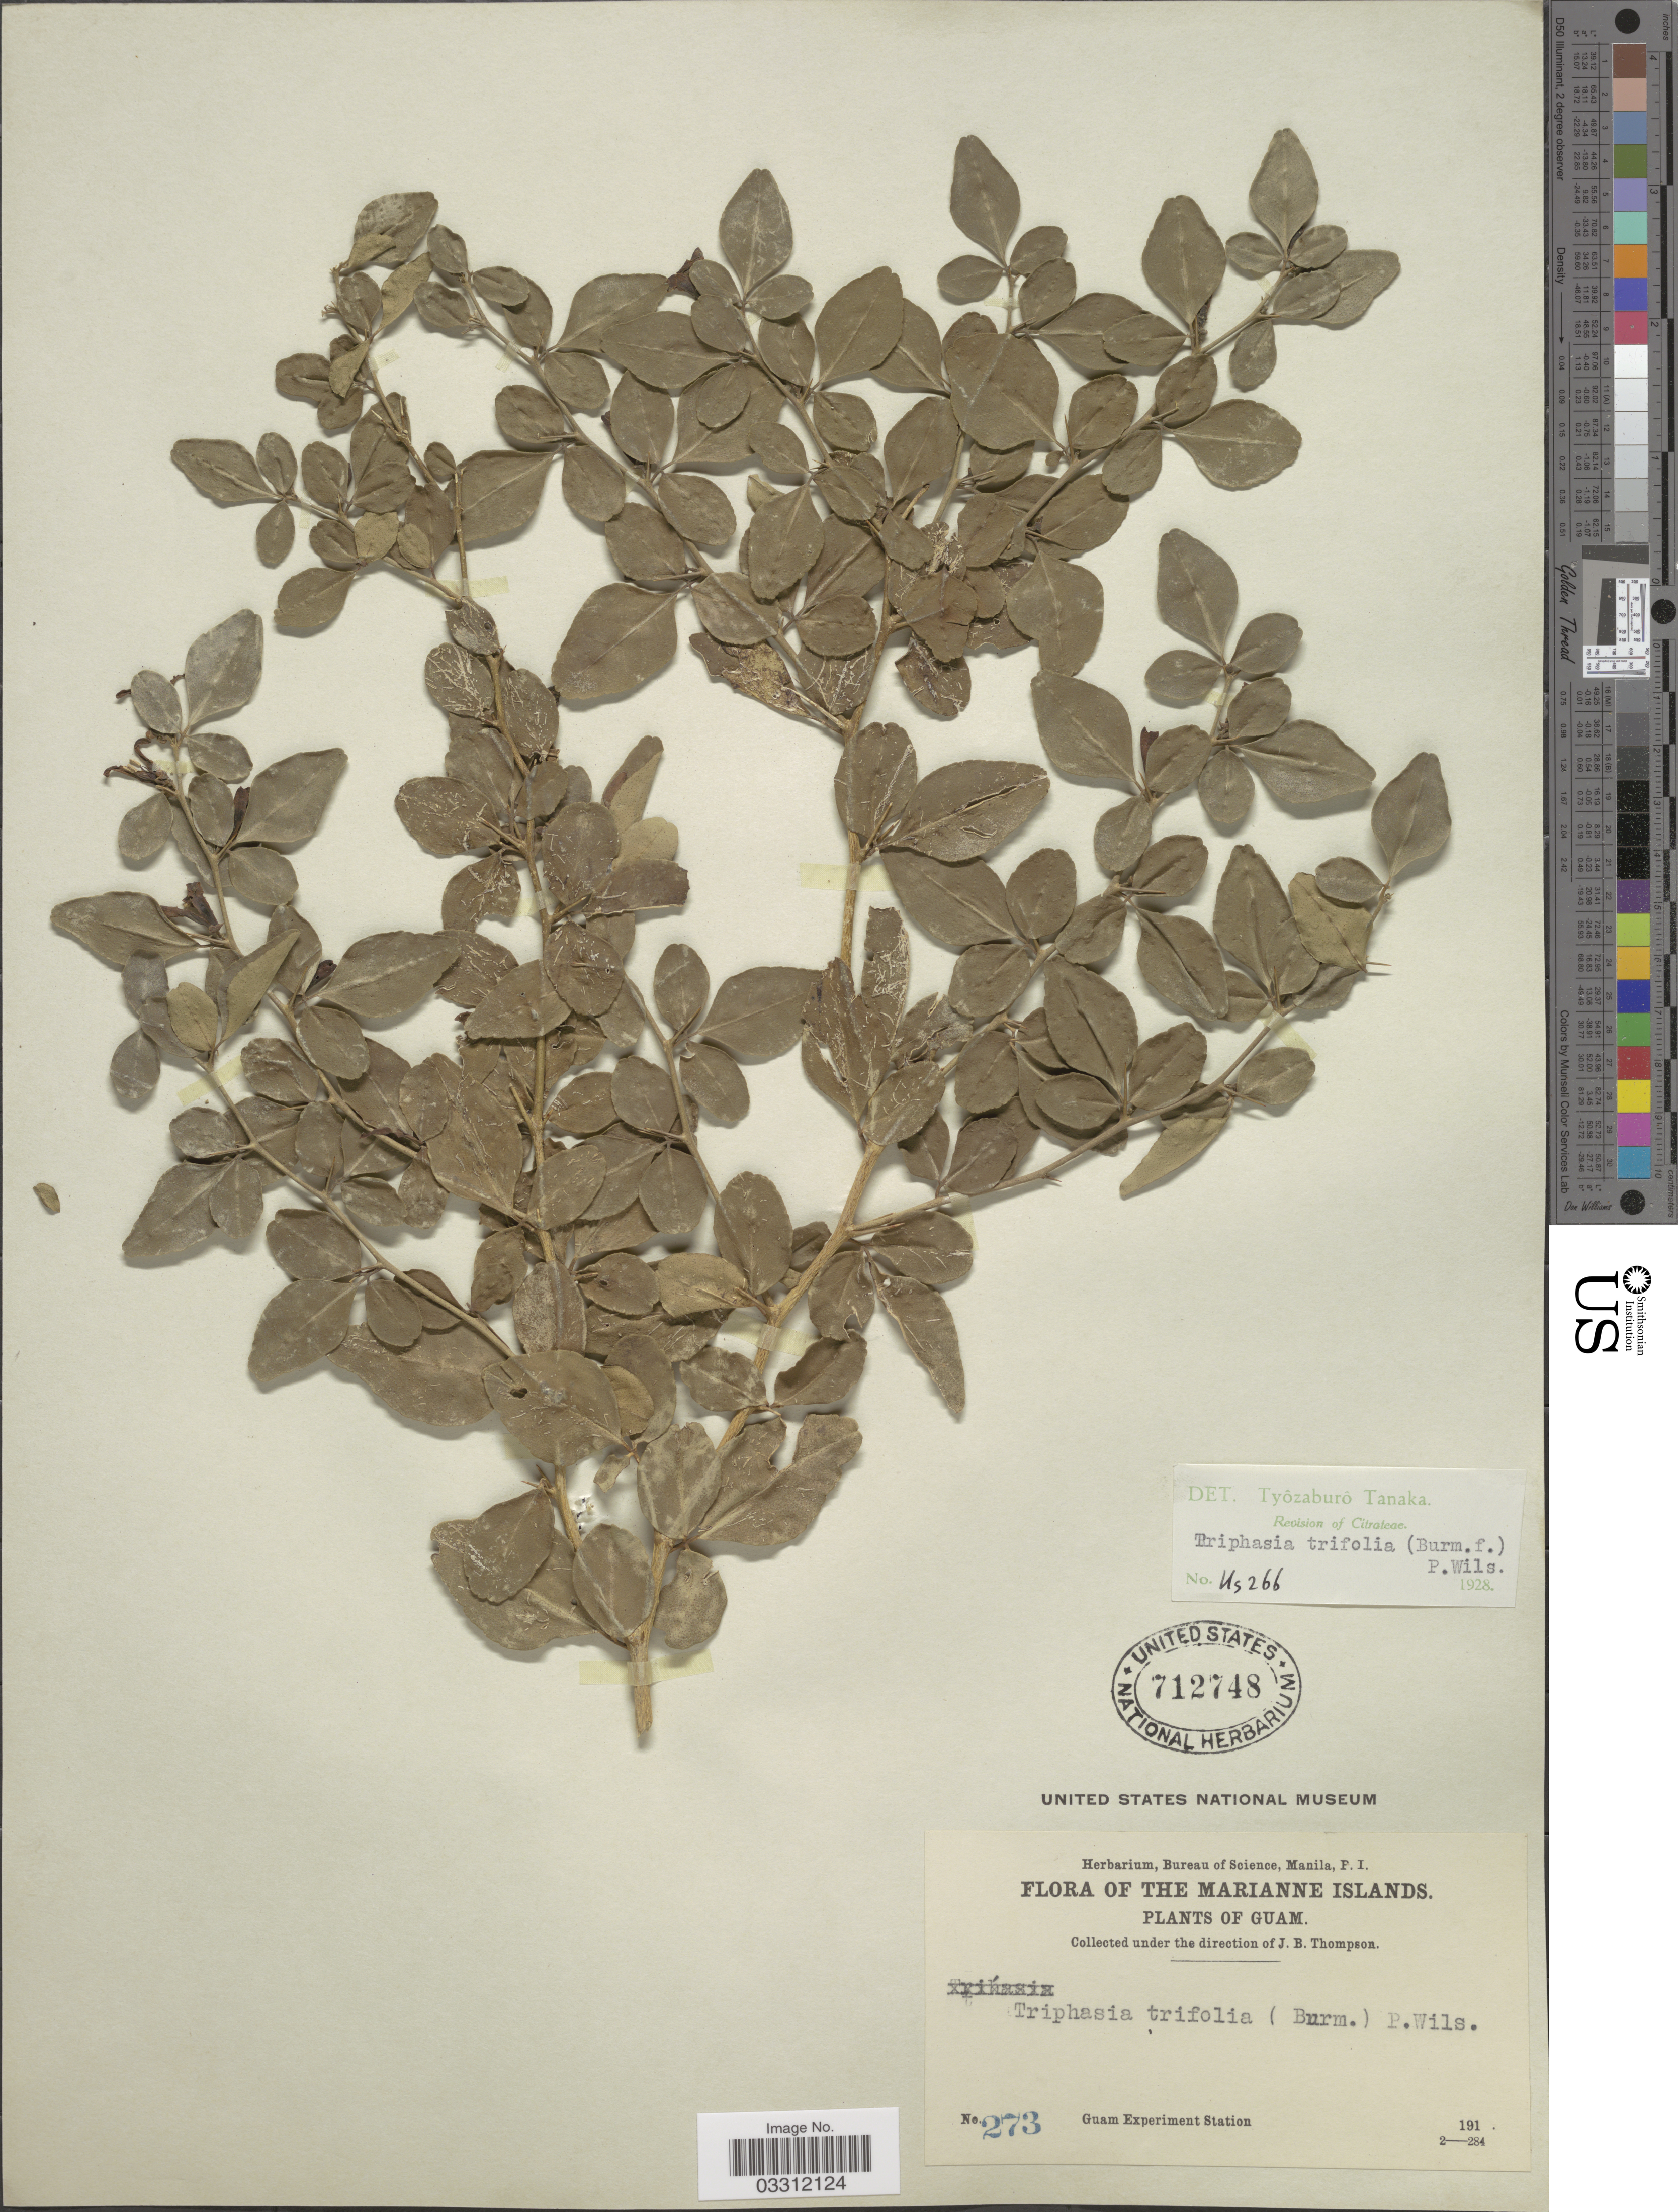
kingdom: Plantae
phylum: Tracheophyta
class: Magnoliopsida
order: Sapindales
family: Rutaceae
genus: Triphasia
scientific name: Triphasia trifolia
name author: (Burm. f.) P. Wilson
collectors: Guam Exp. Sta.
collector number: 273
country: Guam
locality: The Marianne Islands.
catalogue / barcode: US 712748